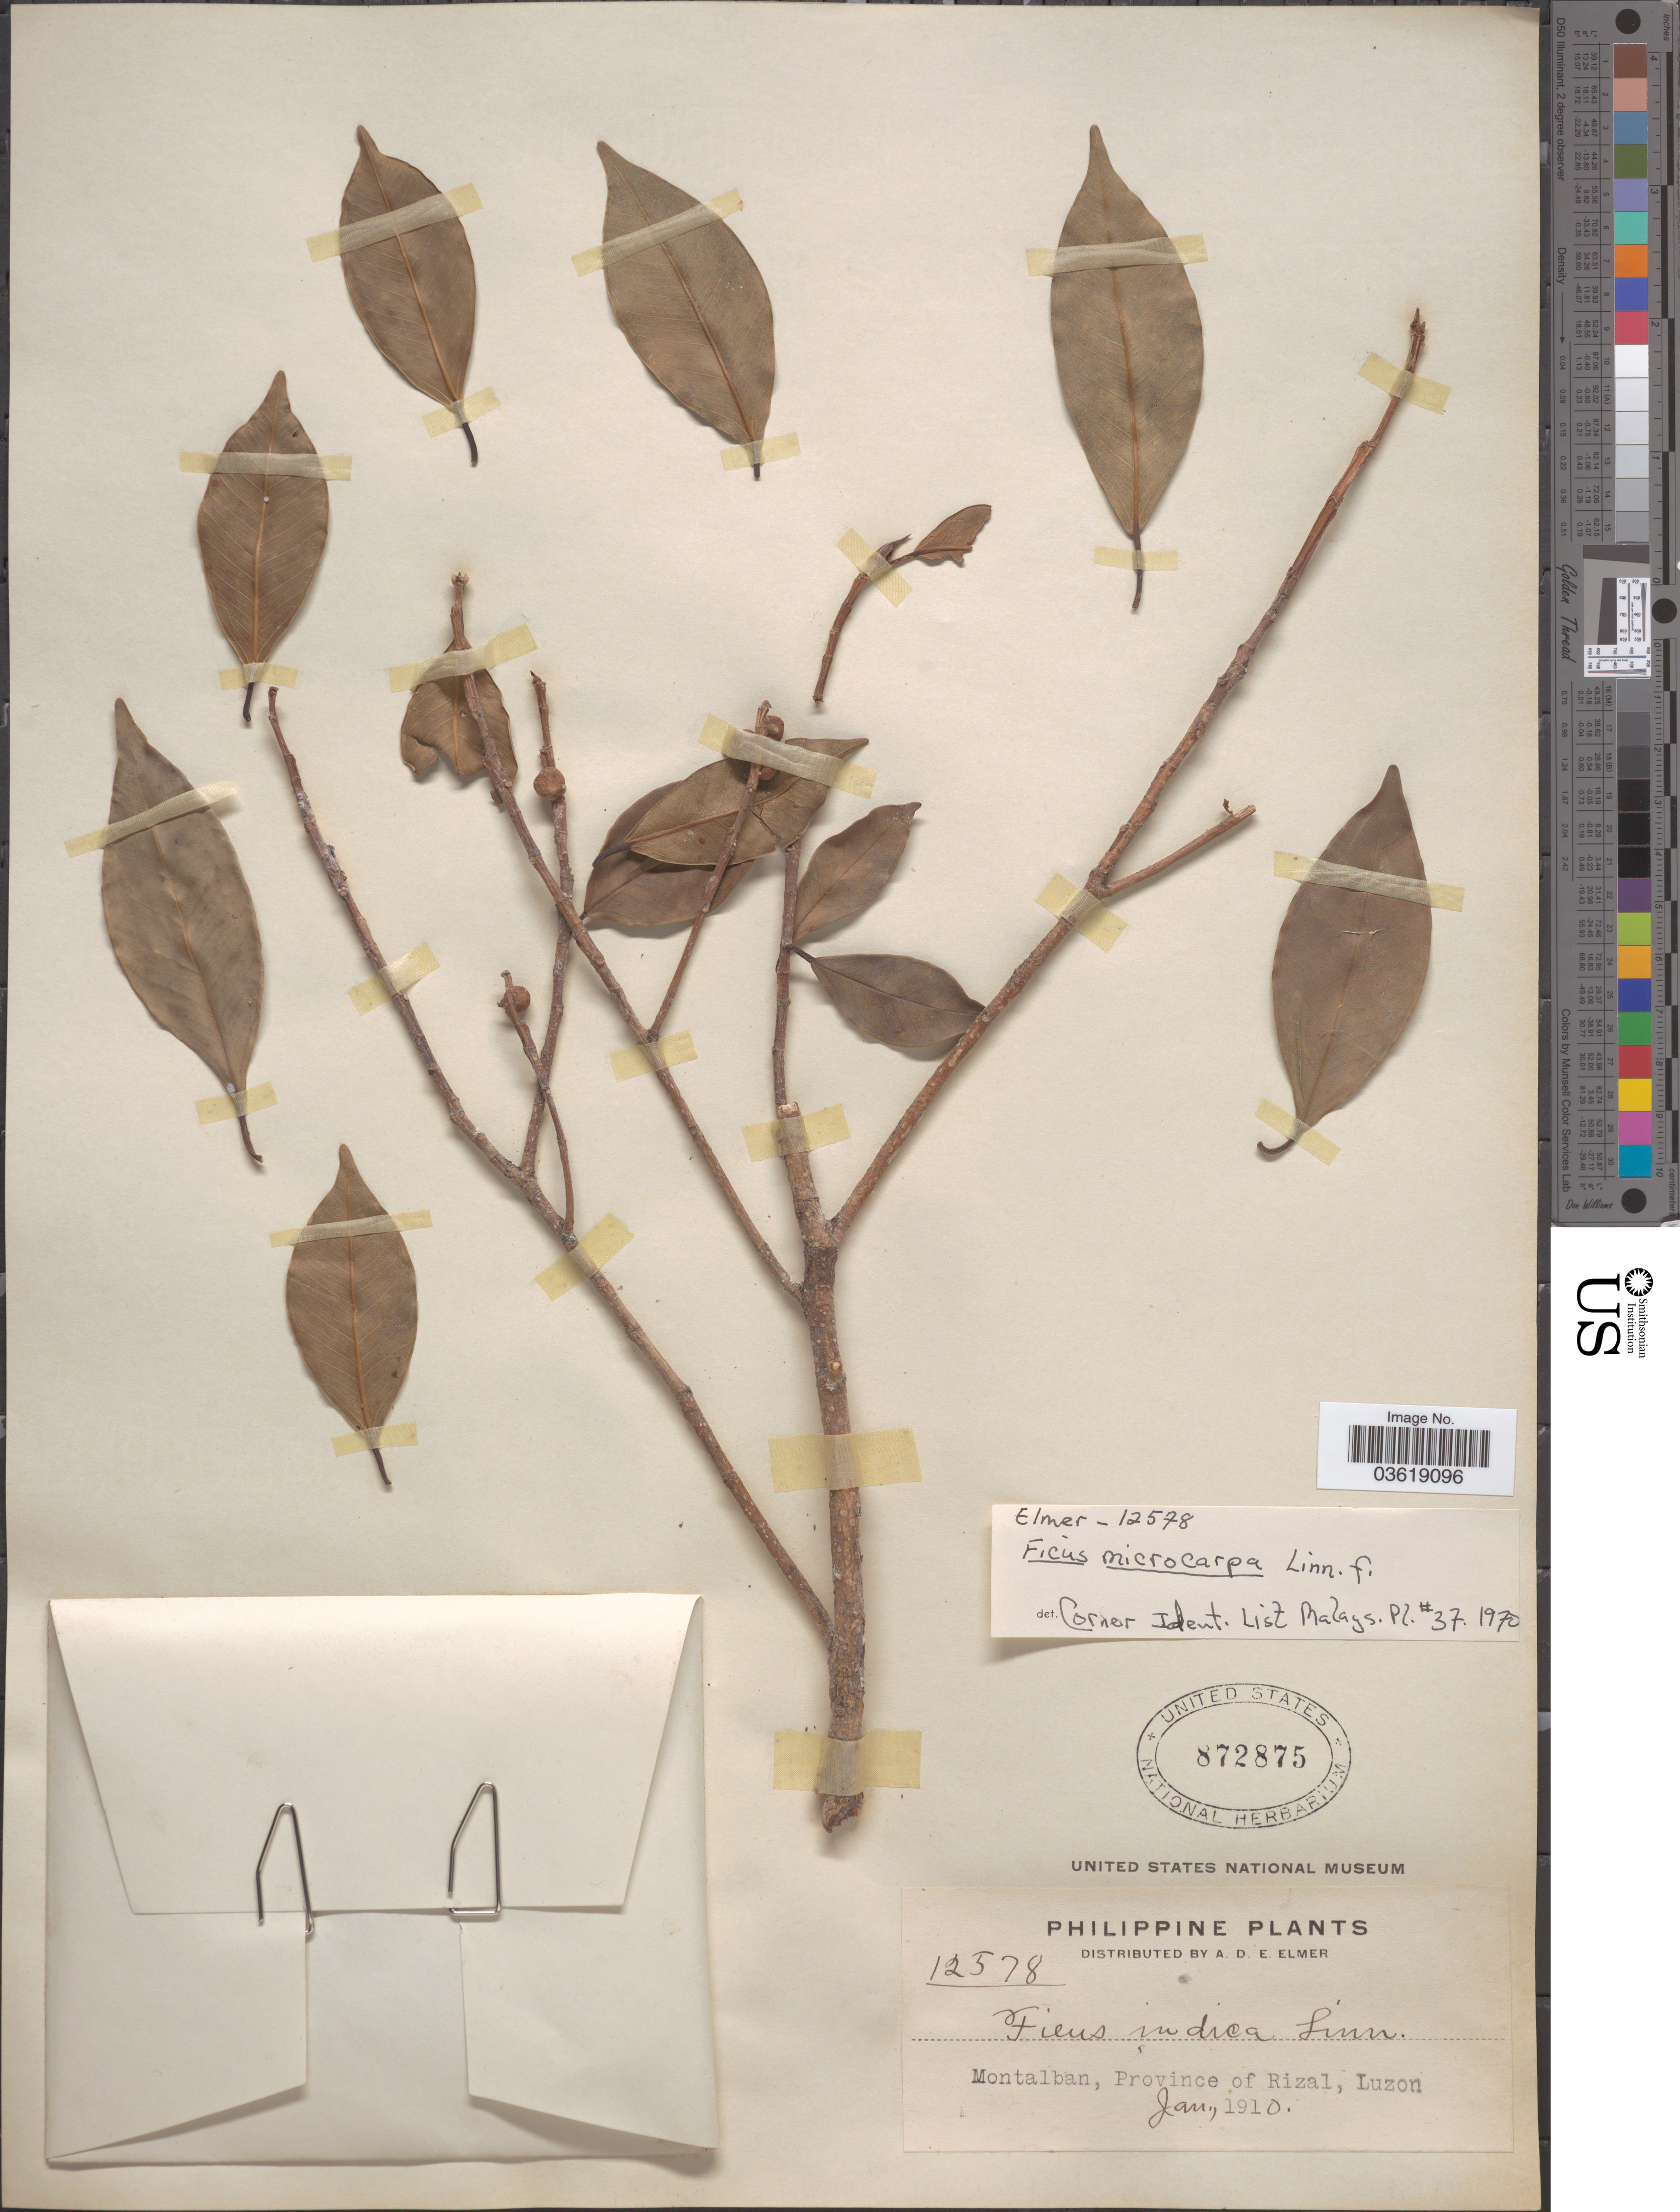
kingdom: Plantae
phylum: Tracheophyta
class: Magnoliopsida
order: Rosales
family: Moraceae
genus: Ficus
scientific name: Ficus indica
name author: L.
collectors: A. D. E. Elmer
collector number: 12578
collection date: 1910-01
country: Philippines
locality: Philippine. Montalban, Province of Rizal, Luzon.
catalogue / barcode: US 872875